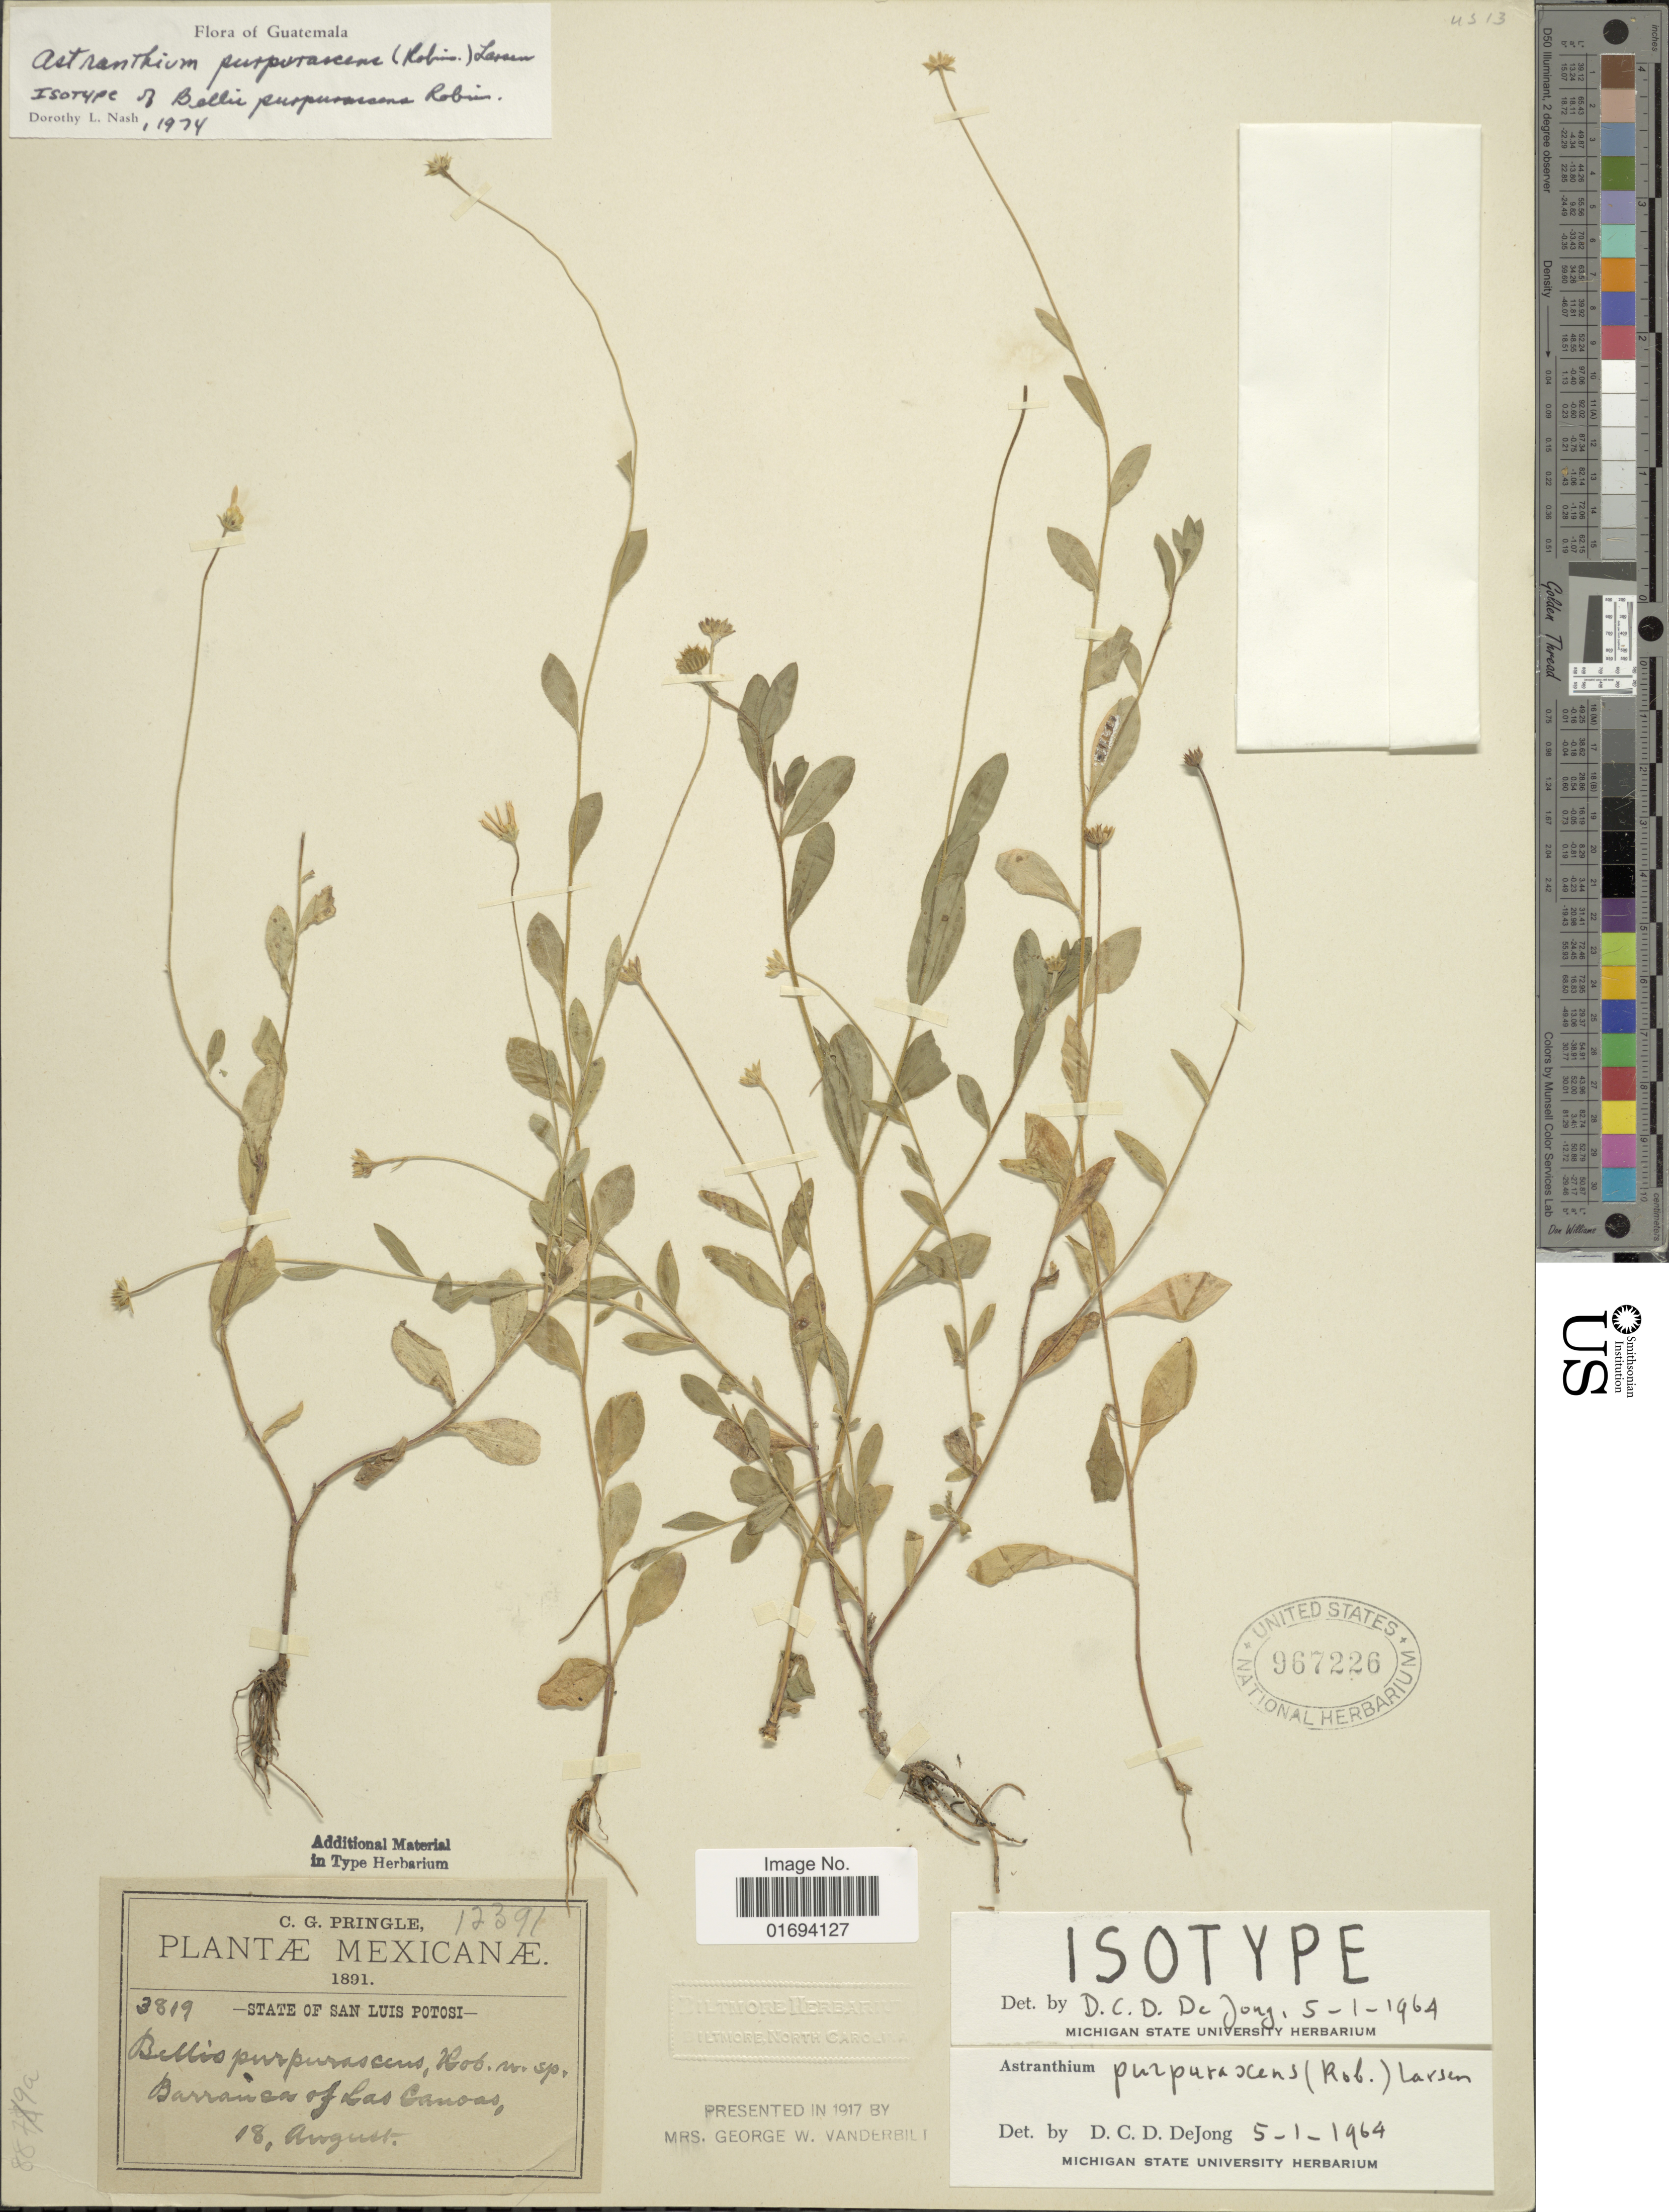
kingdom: Plantae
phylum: Tracheophyta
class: Magnoliopsida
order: Asterales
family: Asteraceae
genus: Astranthium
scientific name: Astranthium purpurascens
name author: (B.L. Rob.) Larsen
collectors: C. G. Pringle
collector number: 3819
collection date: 1891-08-18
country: Mexico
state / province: San Luis Potosí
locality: Barrancas of Las Canoas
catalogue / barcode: US 967226